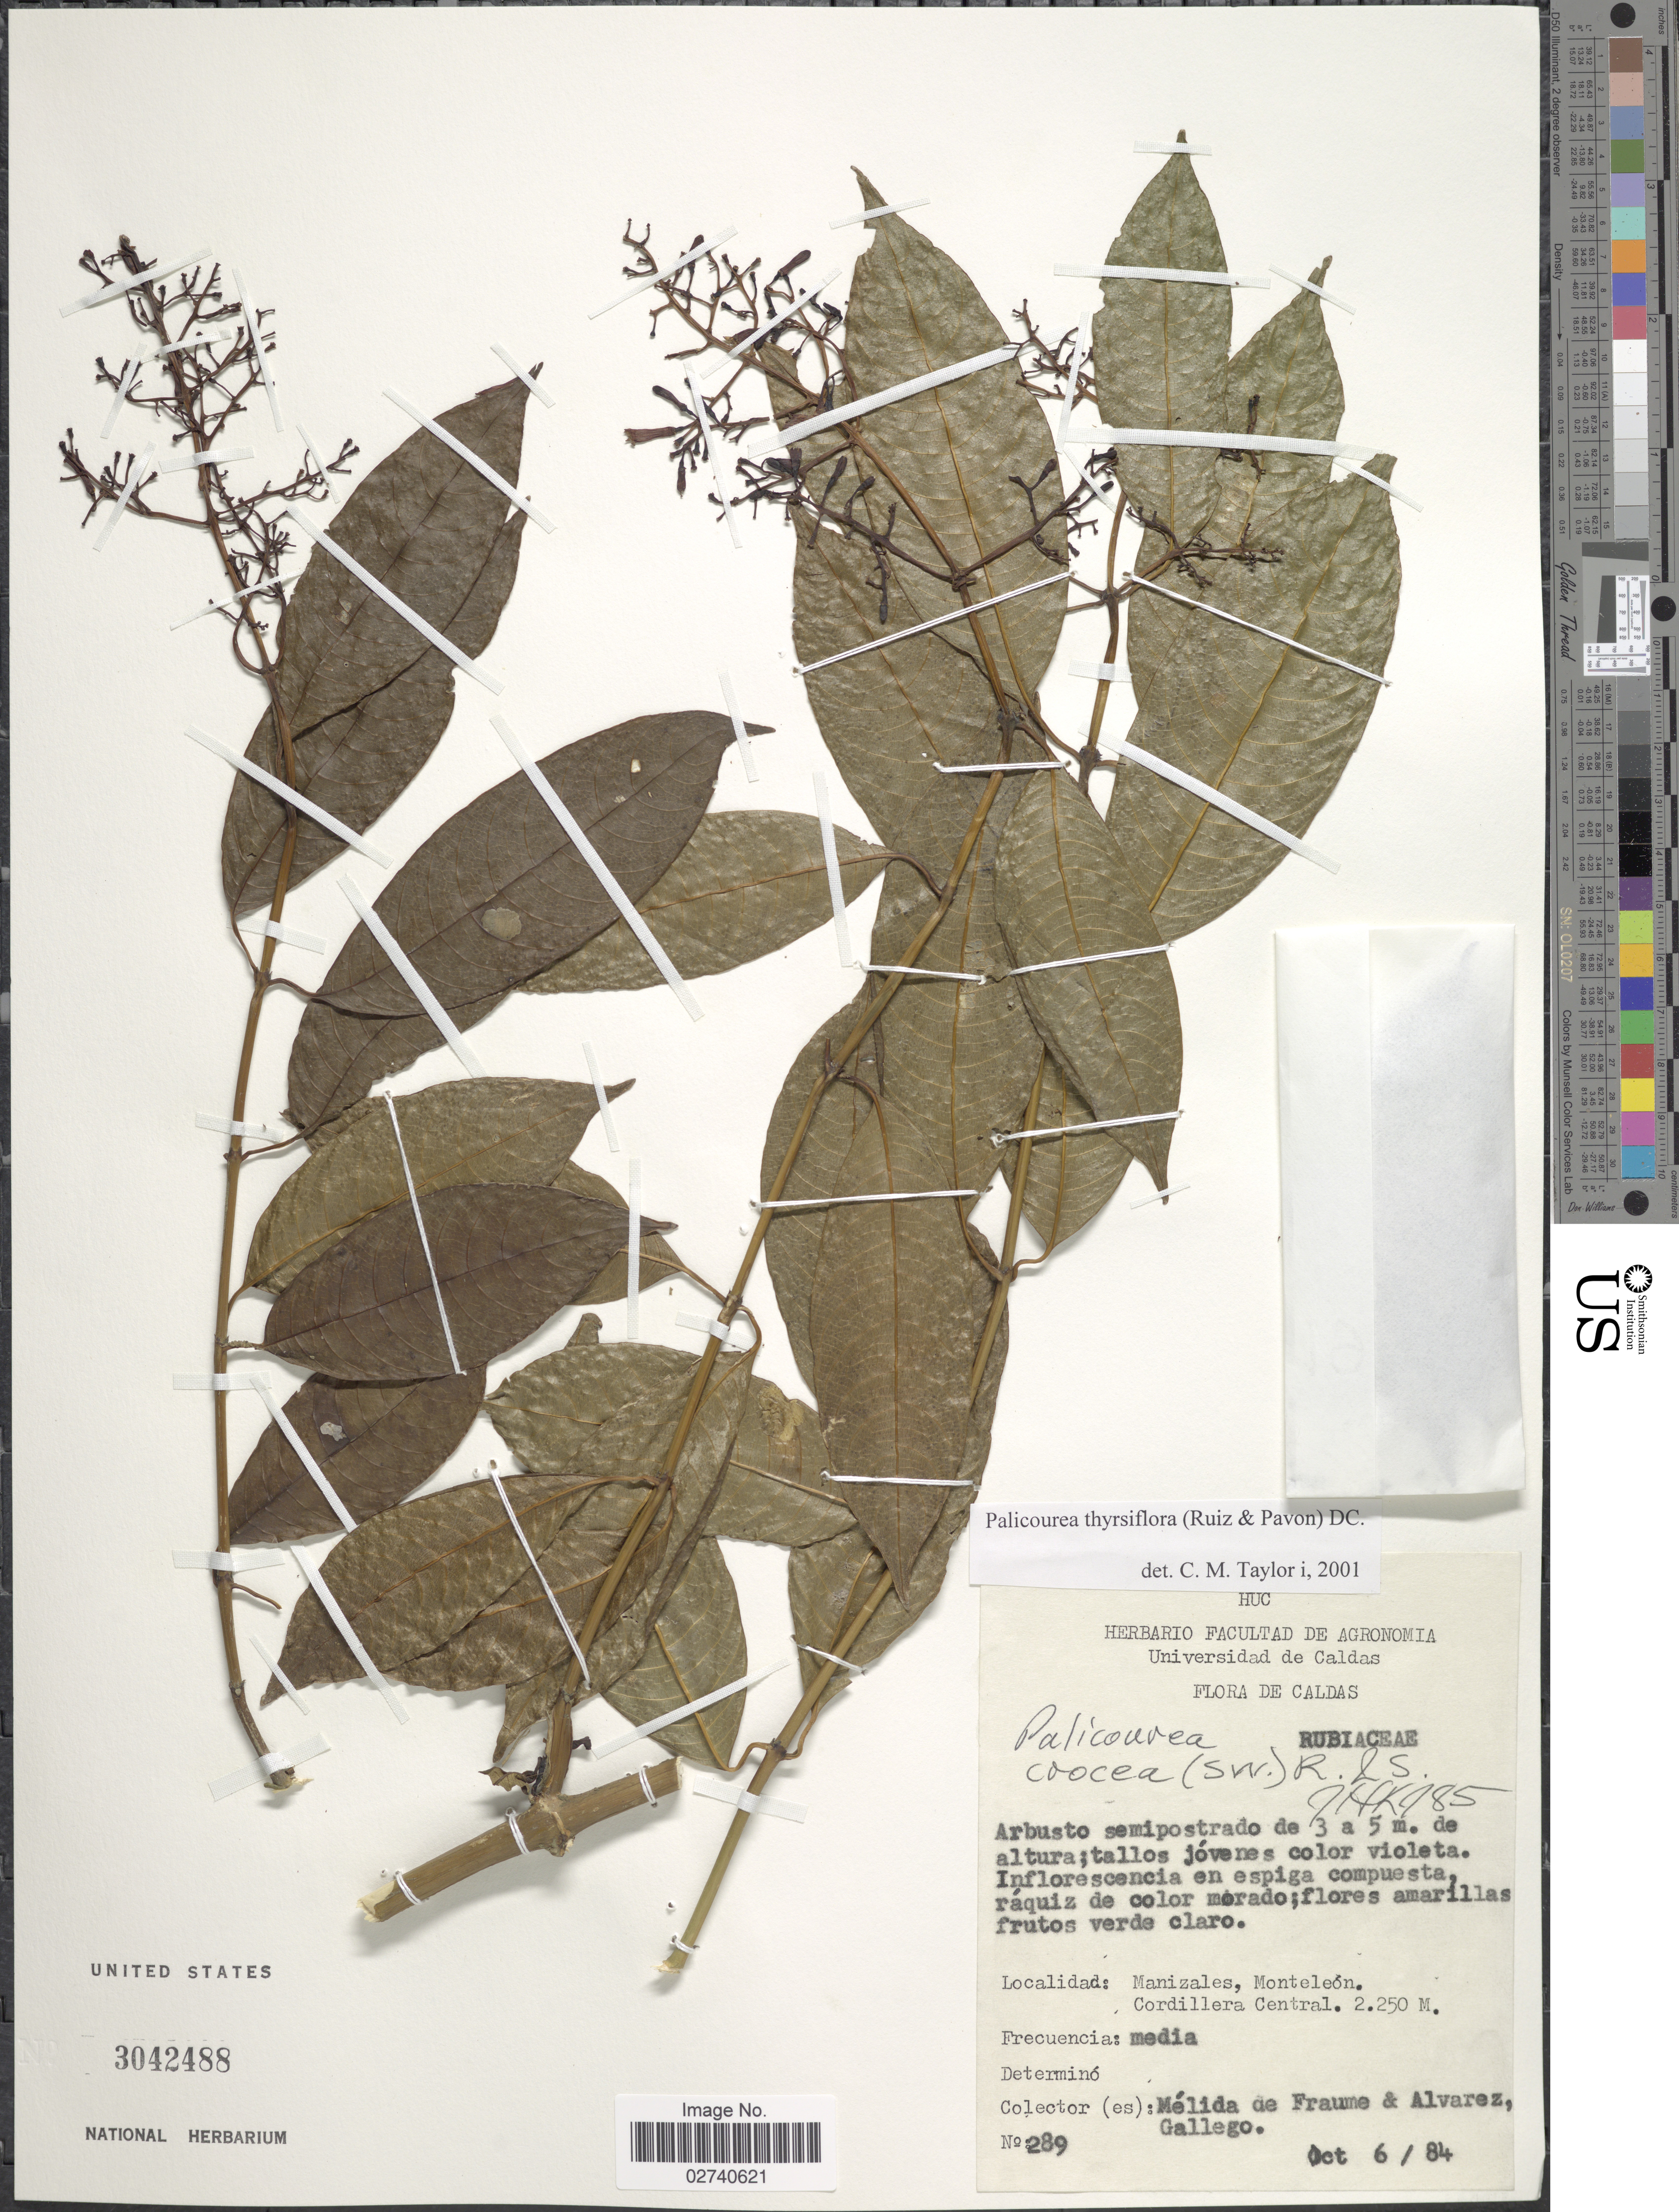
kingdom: Plantae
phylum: Tracheophyta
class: Magnoliopsida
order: Gentianales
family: Rubiaceae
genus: Palicourea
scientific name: Palicourea thyrsiflora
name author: (Ruiz & Pav.) DC.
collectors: M. Fraume, -- Alvarez & -. Gallego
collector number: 289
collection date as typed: Transcribed d/m/y: 6/10/84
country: Colombia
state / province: Caldas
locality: Manizales, Monteleon. Cordillera Central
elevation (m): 2250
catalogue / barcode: US 3042488